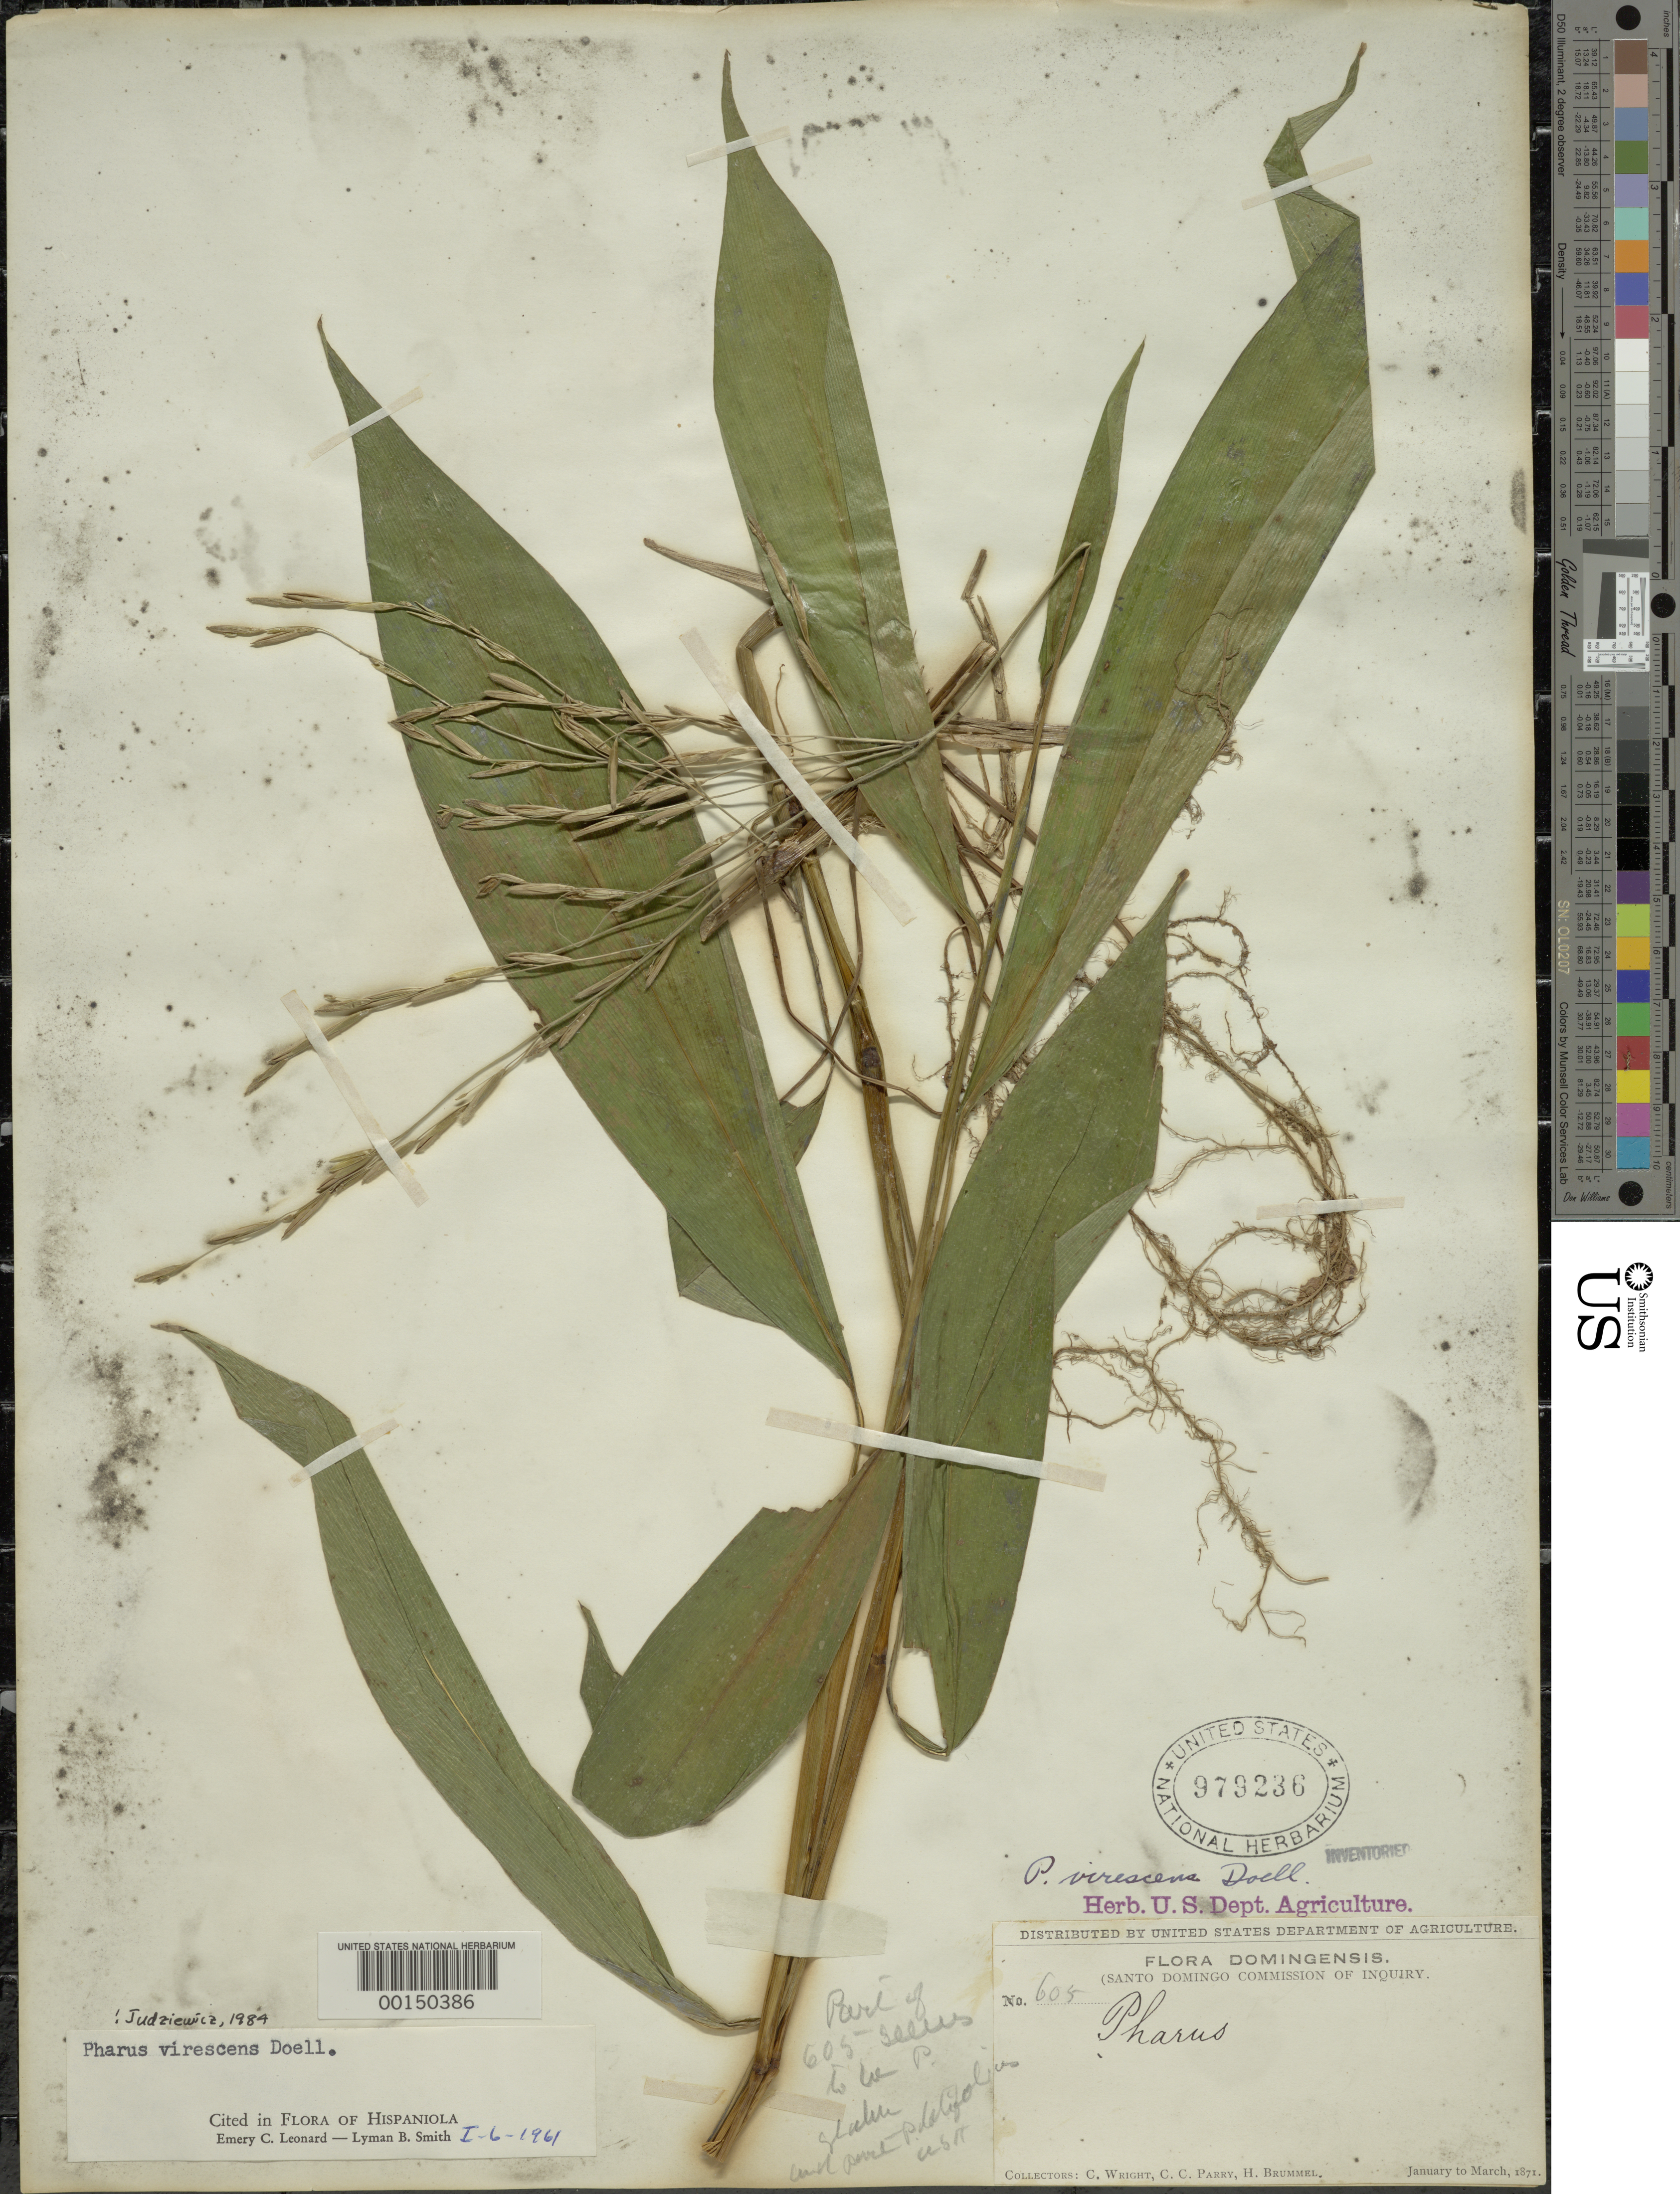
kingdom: Plantae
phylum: Tracheophyta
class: Liliopsida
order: Poales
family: Poaceae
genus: Pharus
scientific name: Pharus virescens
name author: Döll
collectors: C. Wright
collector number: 605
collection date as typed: Jan 1871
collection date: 1871-01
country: Dominican Republic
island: Hispaniola Island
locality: Santo Domingo.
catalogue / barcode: US 979236